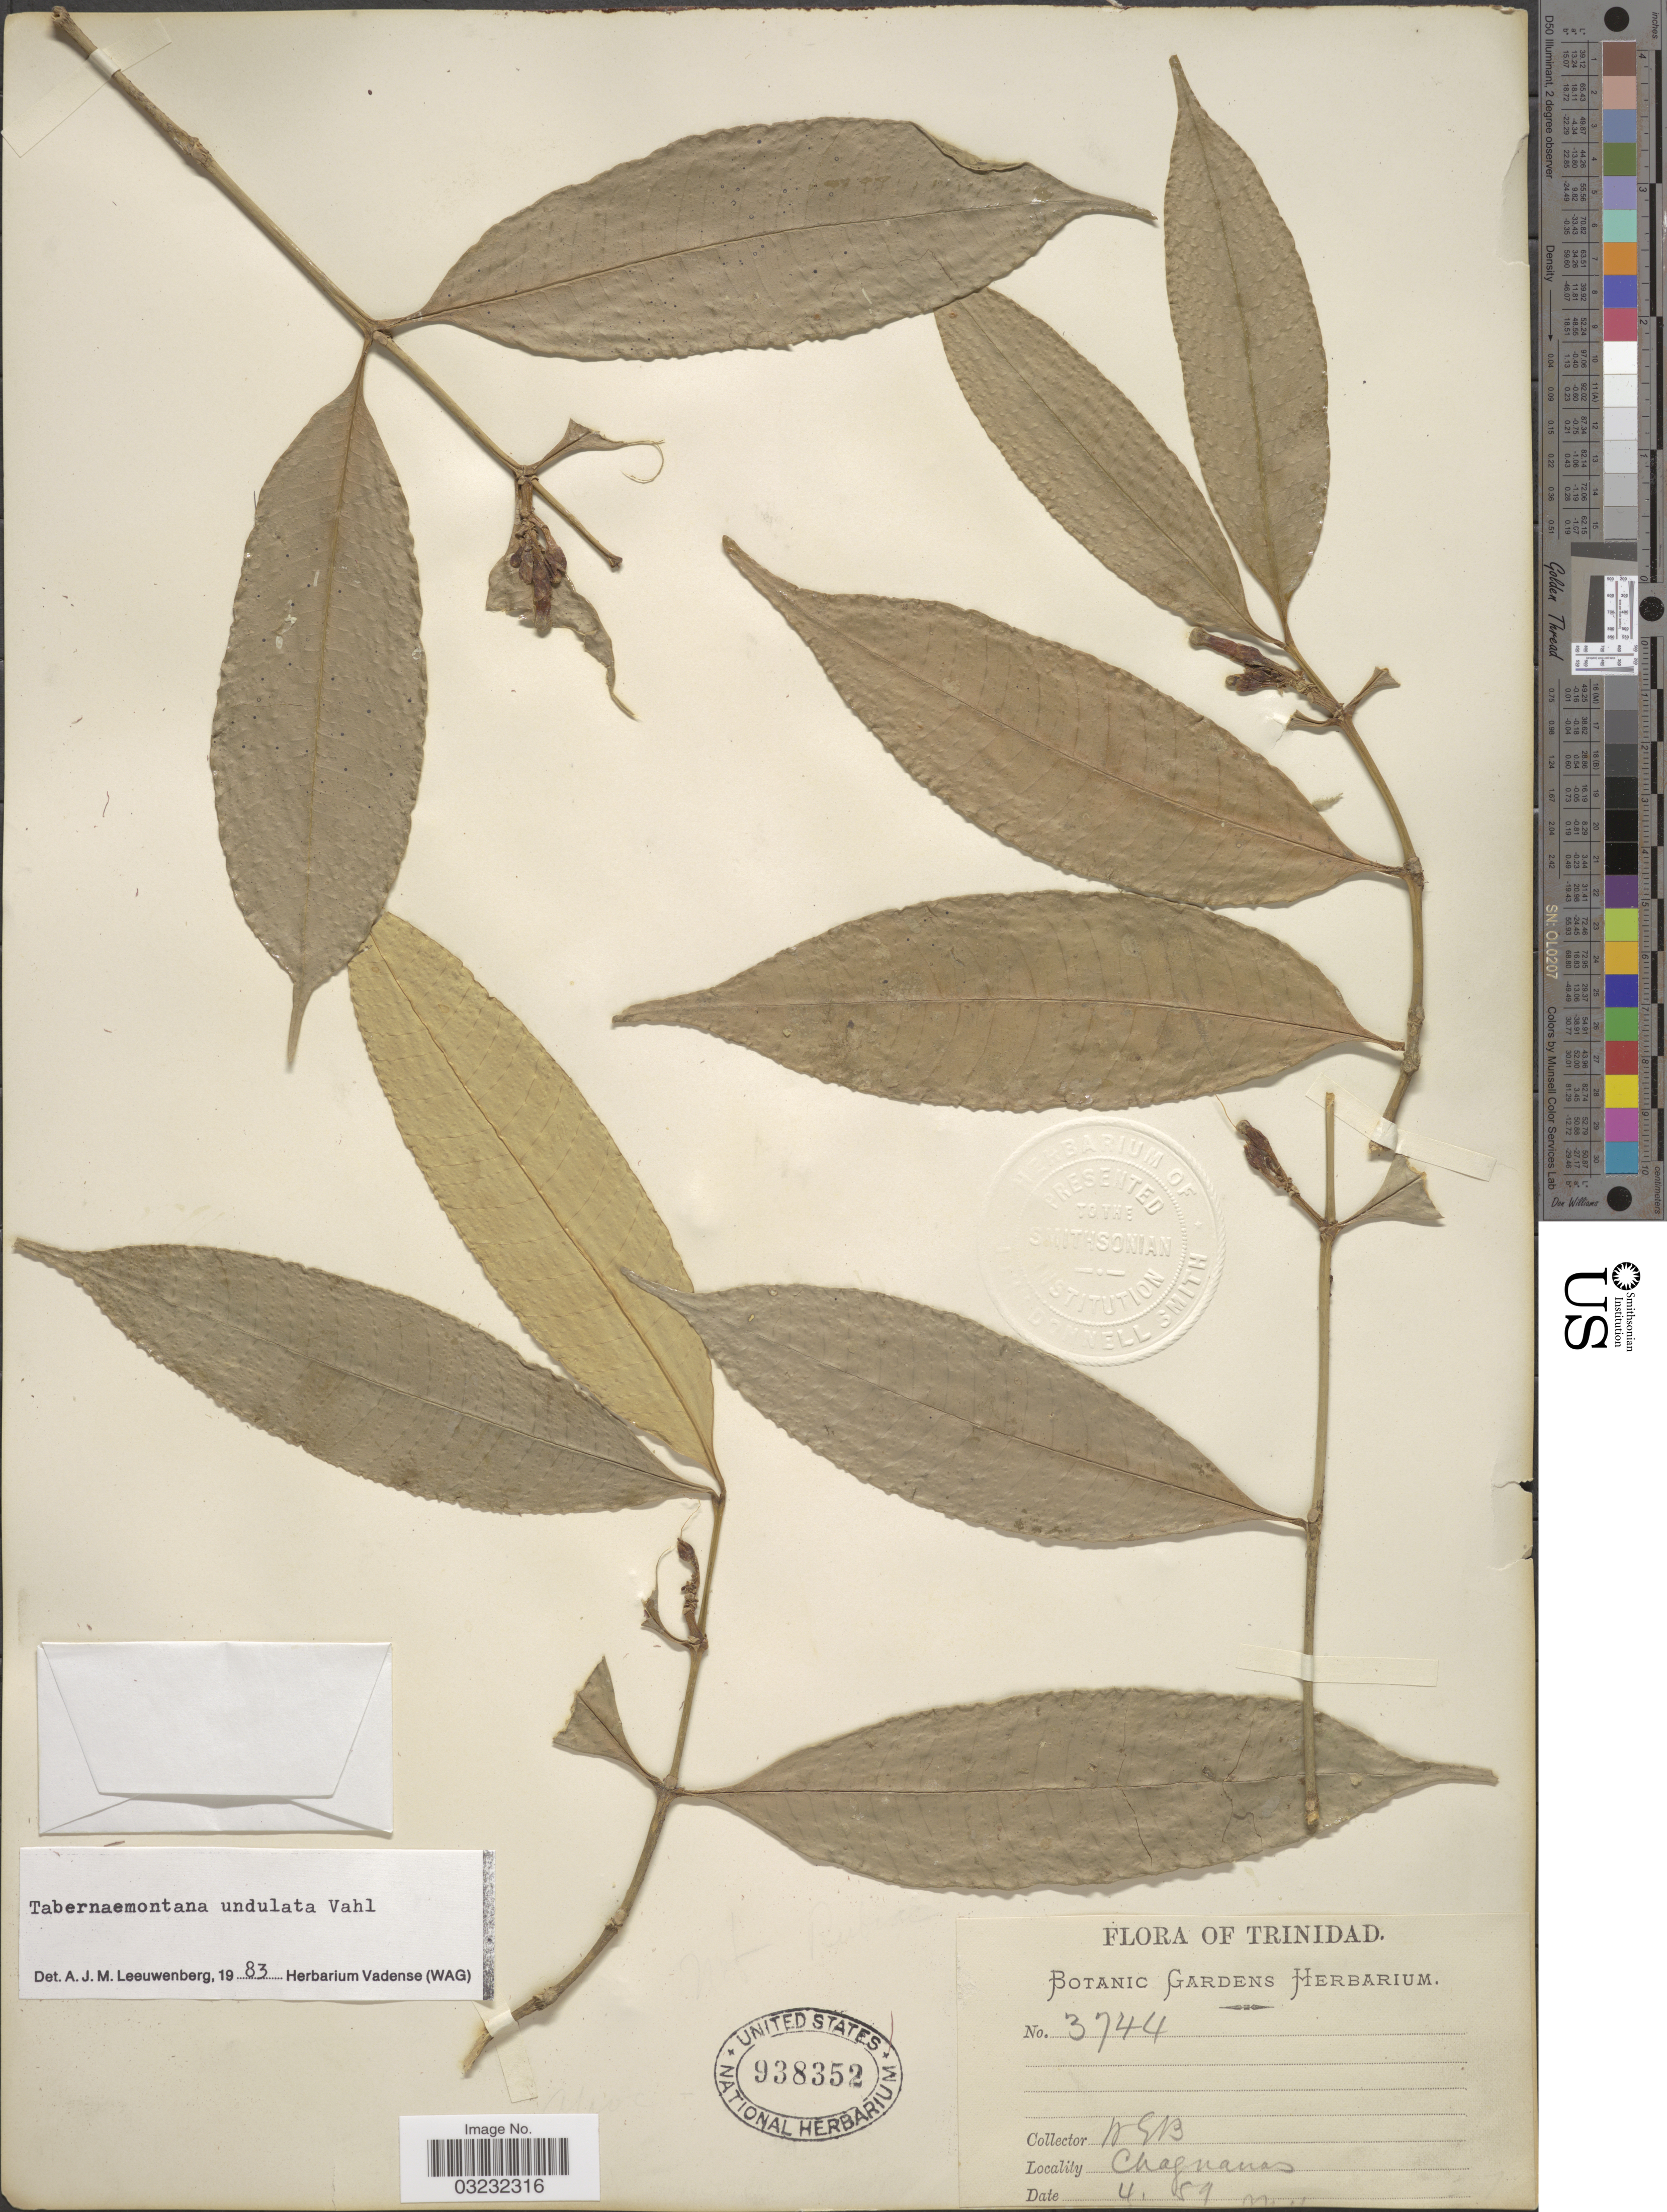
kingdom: Plantae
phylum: Tracheophyta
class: Magnoliopsida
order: Gentianales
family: Apocynaceae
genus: Tabernaemontana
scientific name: Tabernaemontana undulata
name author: Vahl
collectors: W. E. Broadway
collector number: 3744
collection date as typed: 4.89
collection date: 1889-04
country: Trinidad and Tobago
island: Trinidad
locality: Trinidad, Chaguanas.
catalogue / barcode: US 938352